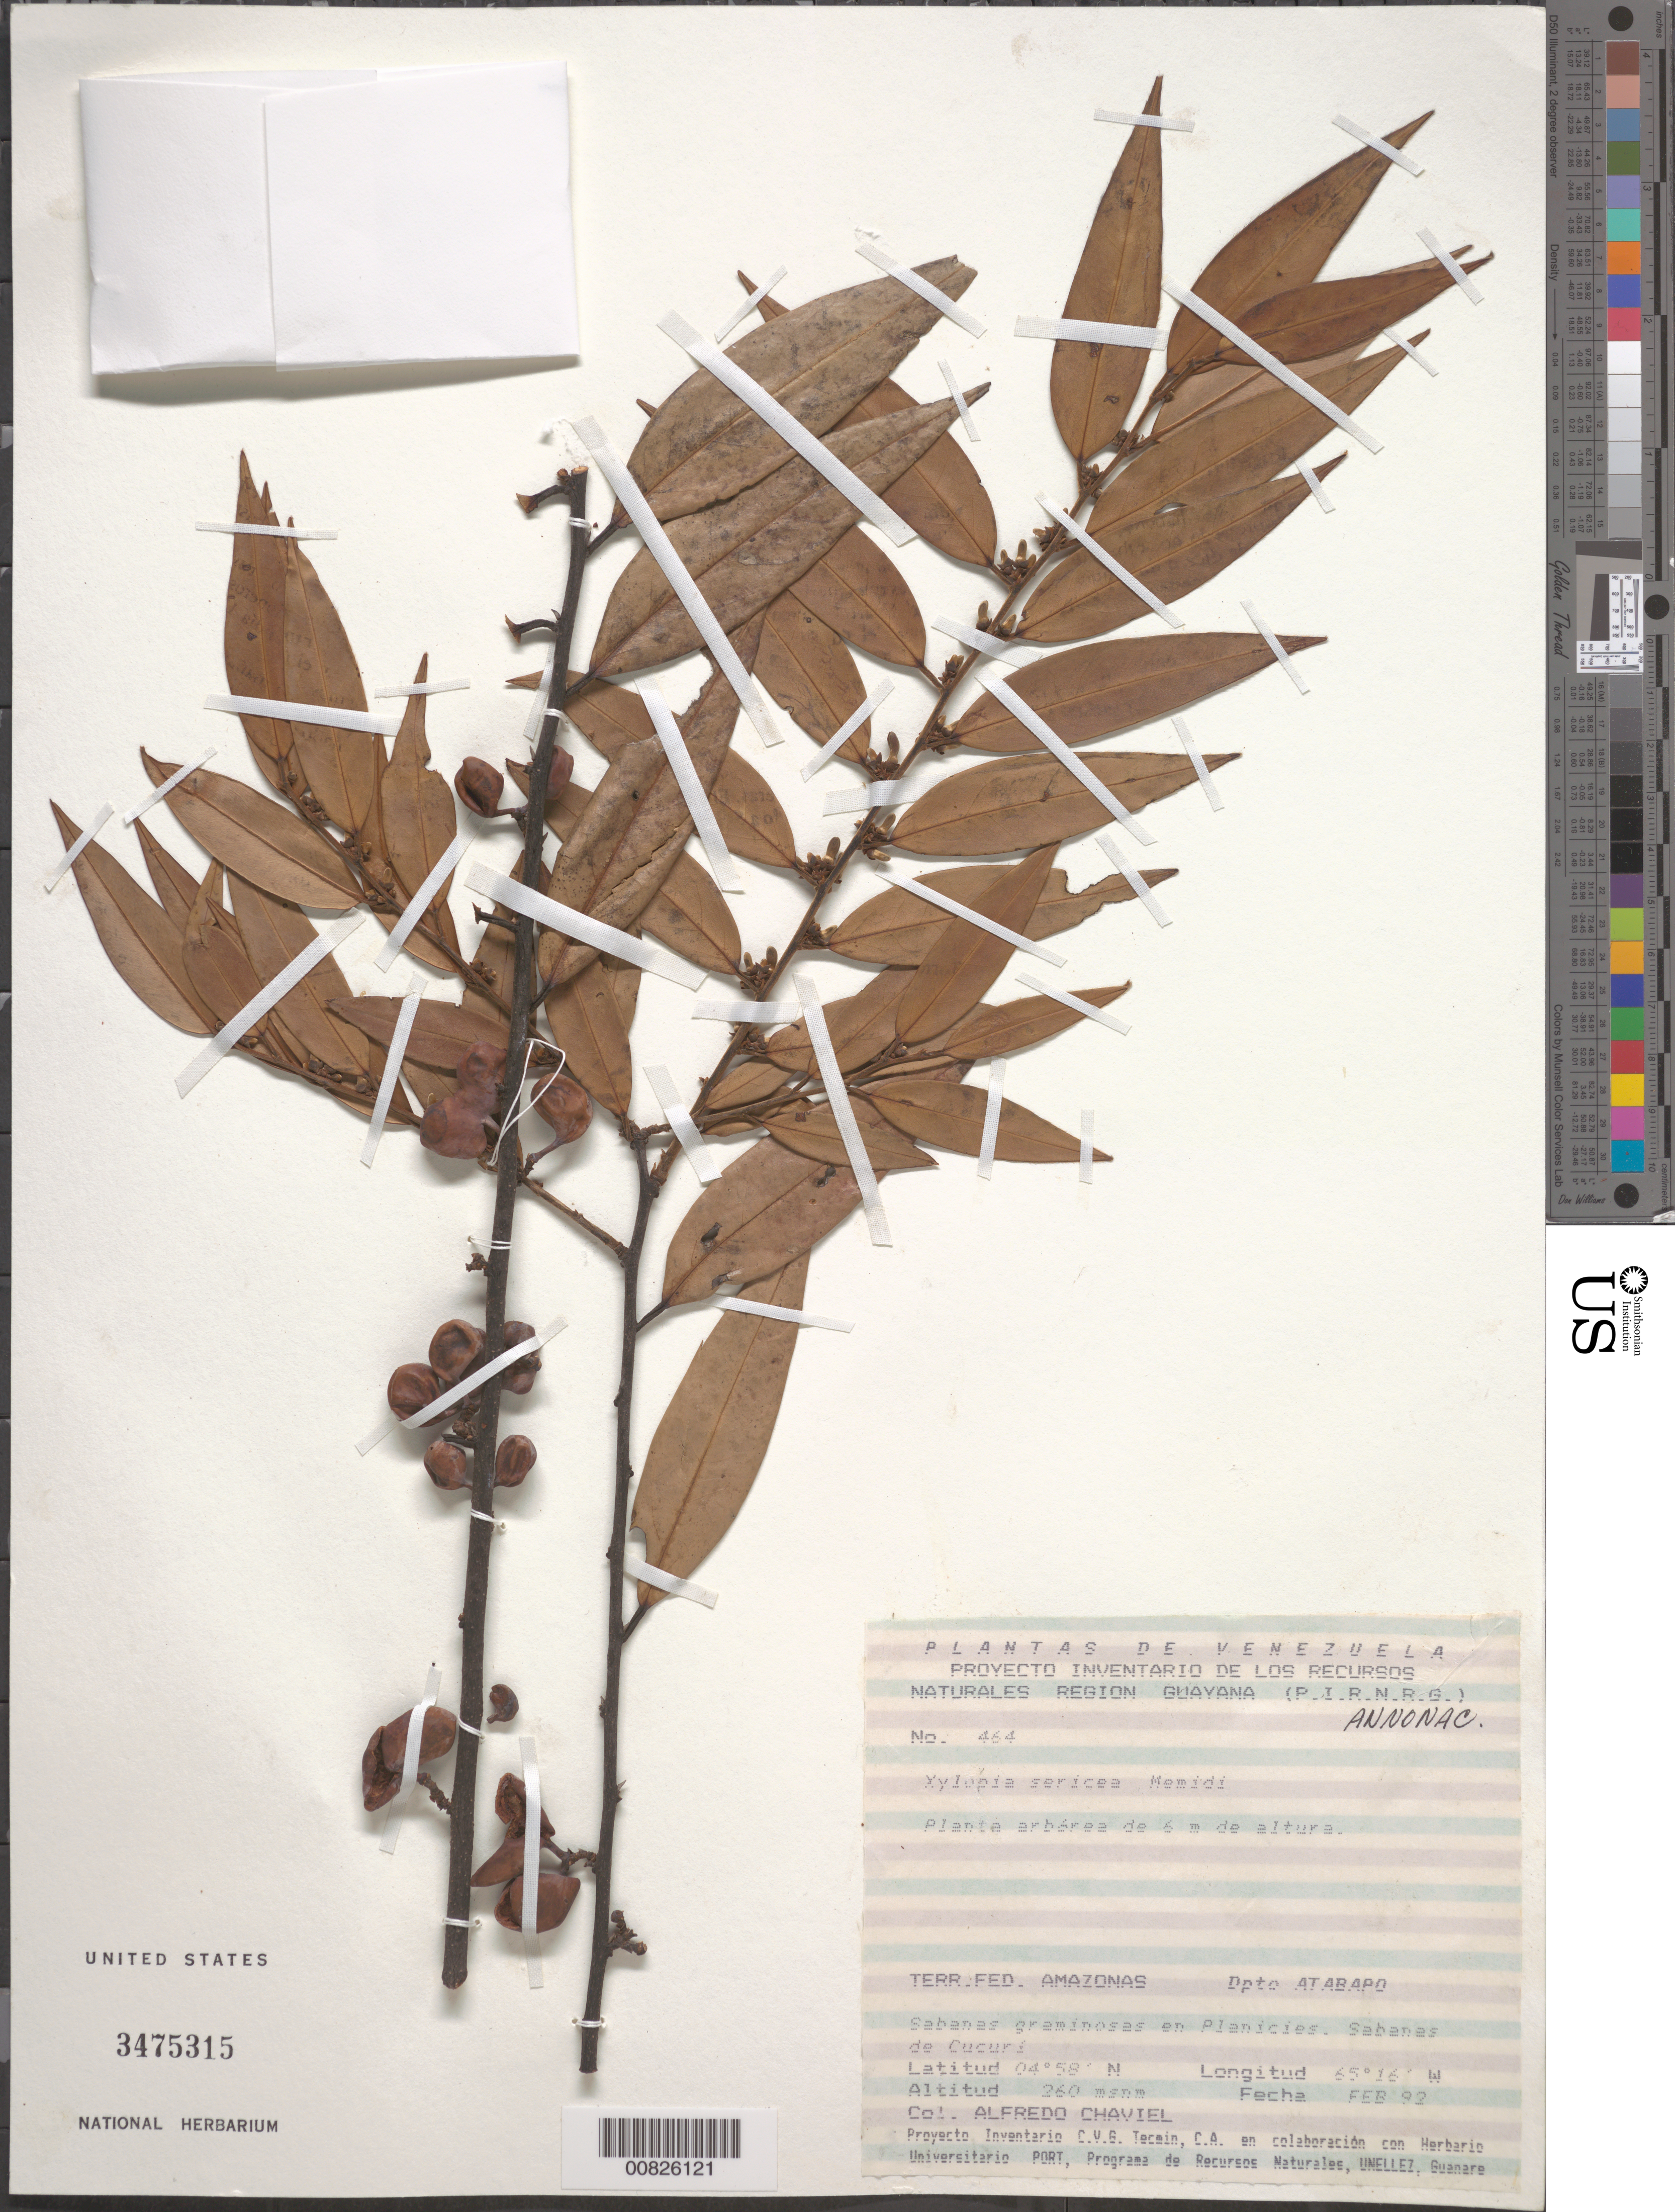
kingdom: Plantae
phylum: Tracheophyta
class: Magnoliopsida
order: Magnoliales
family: Annonaceae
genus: Xylopia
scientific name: Xylopia sericea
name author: A. St.-Hil.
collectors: A. Chaviel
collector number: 464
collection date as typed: Feb-92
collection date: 1992-02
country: Venezuela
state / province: Amazonas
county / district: Atabapo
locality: Sabanas de Cucuri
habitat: Sabanas graminosas en planicies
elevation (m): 260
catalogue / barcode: US 3475315